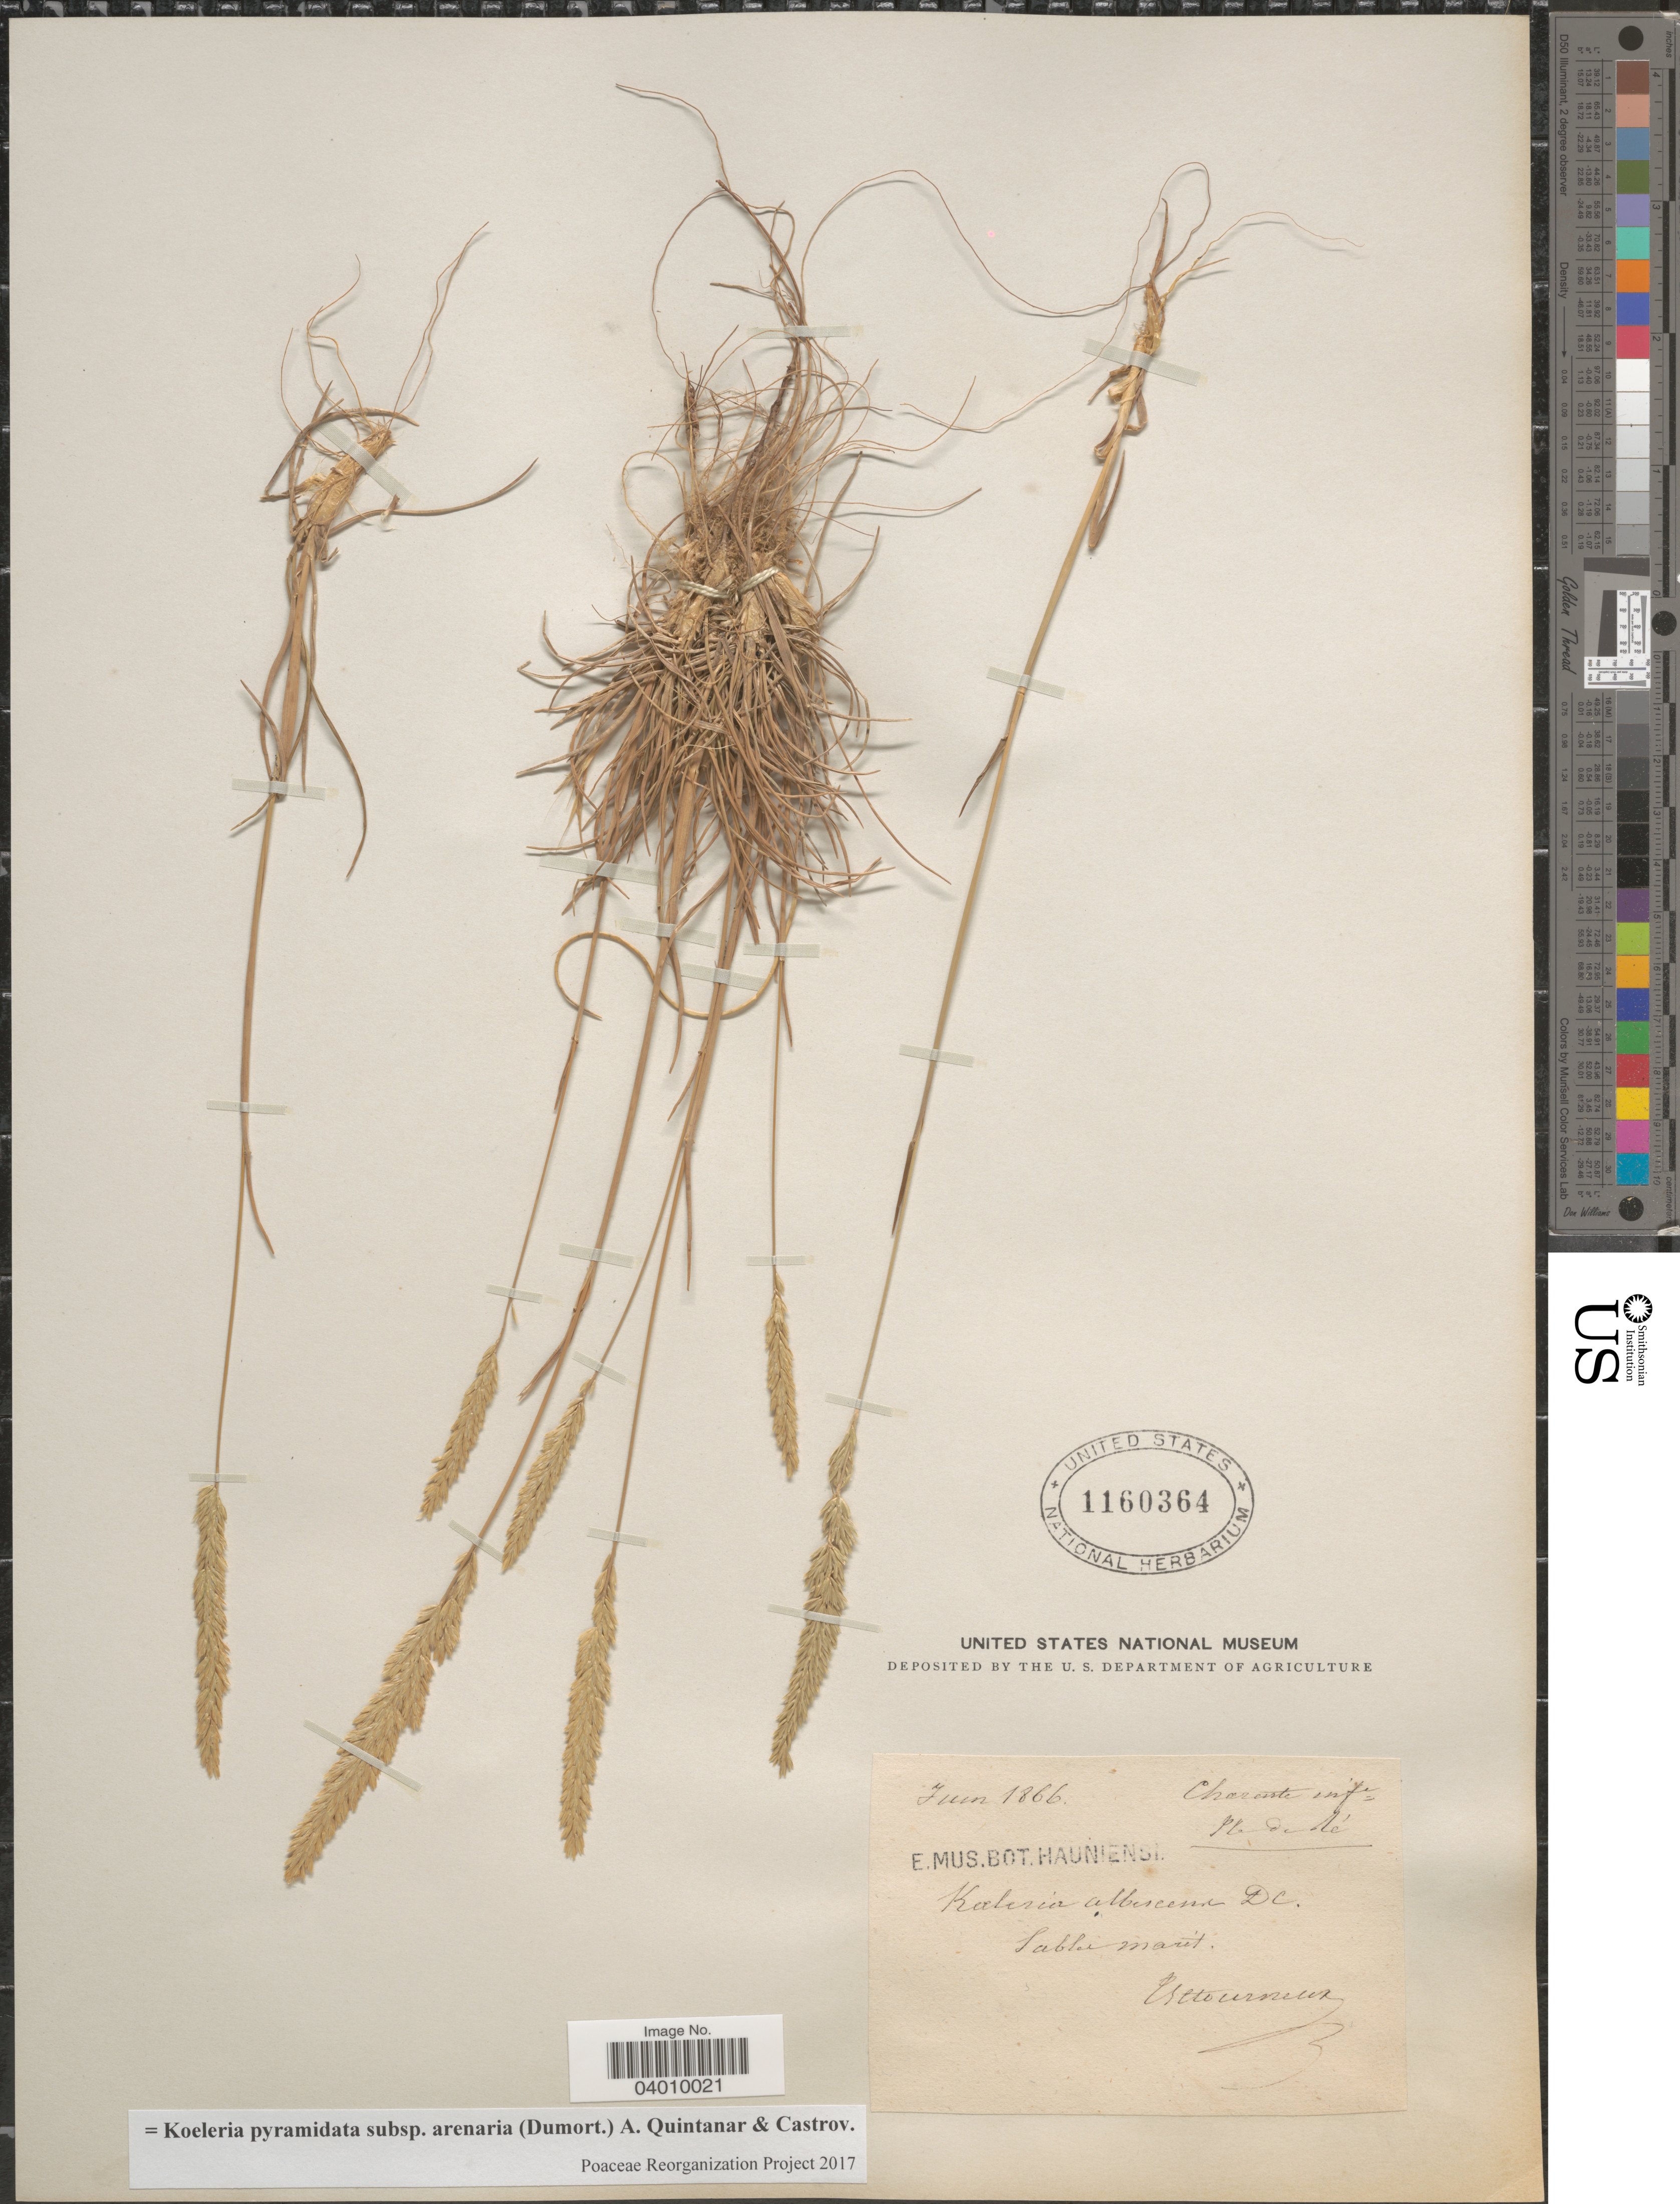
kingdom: Plantae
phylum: Tracheophyta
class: Liliopsida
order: Poales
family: Poaceae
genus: Koeleria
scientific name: Koeleria pyramidata subsp. arenaria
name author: (Dumort.) Castrov. & Quintanar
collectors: Esttourneux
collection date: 1866-06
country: France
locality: Charente inter. Pla de olé. [interpreted]. Sable marit.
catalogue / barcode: US 1160364